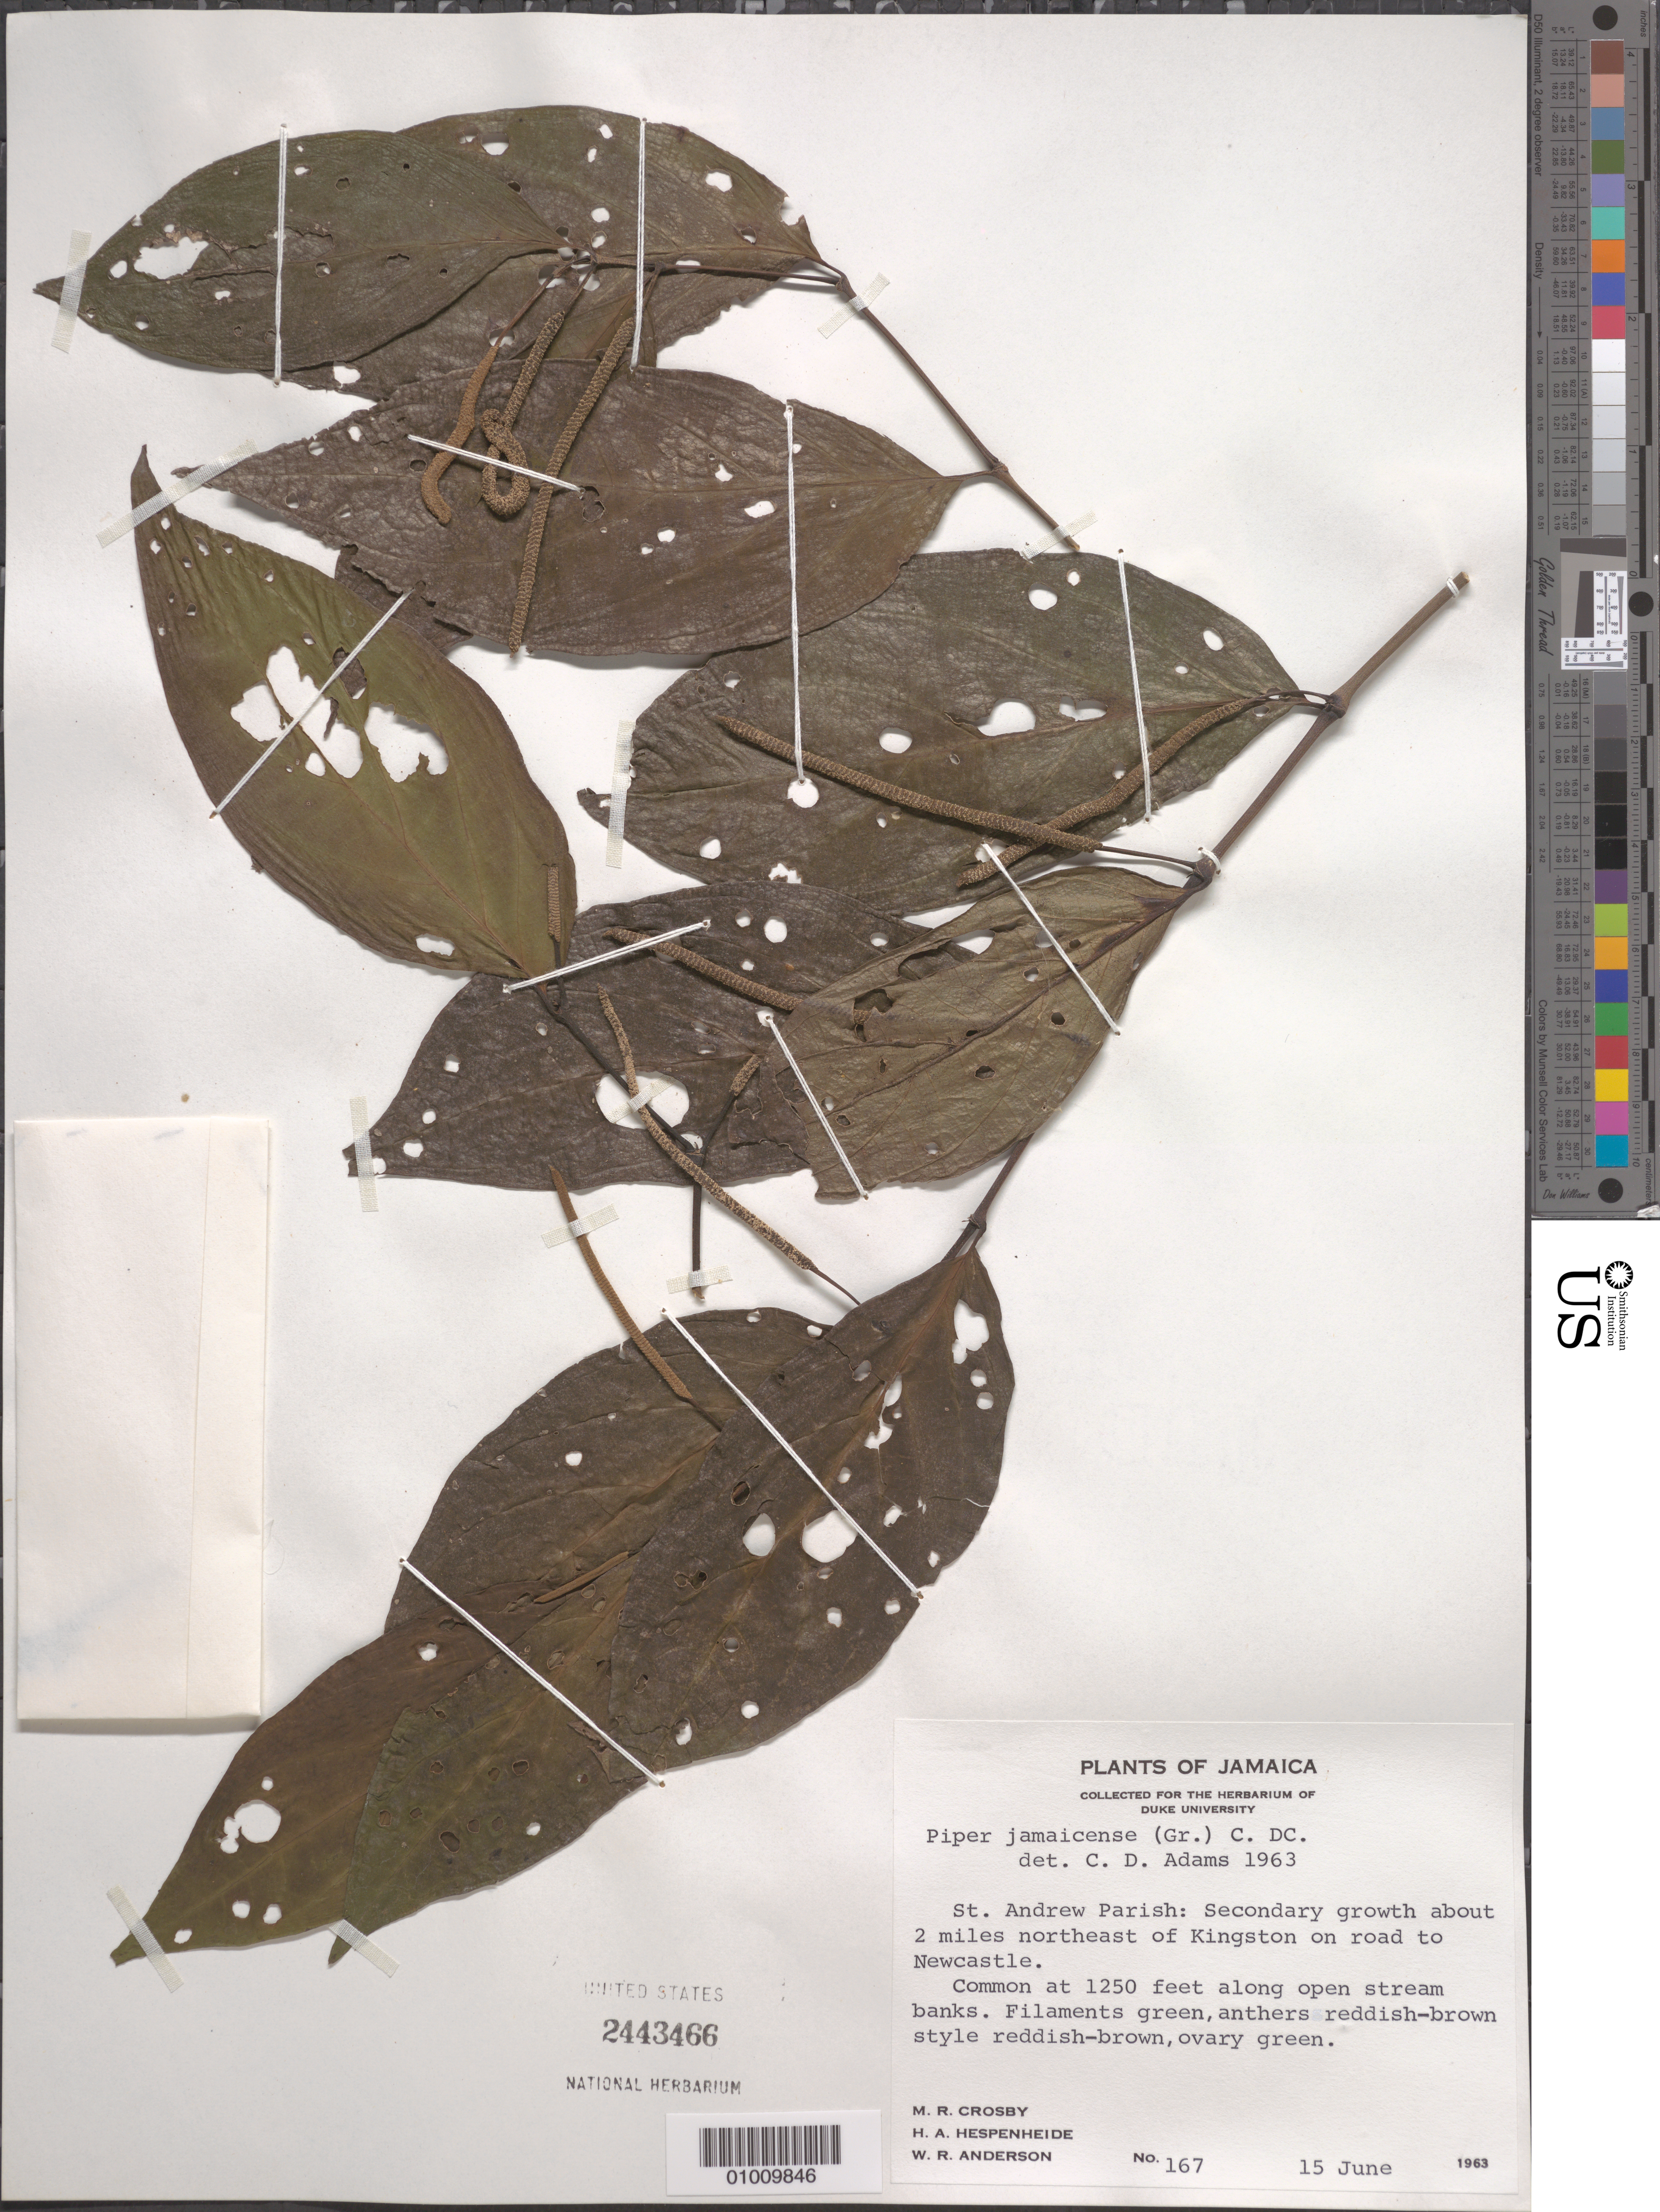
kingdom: Plantae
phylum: Tracheophyta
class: Magnoliopsida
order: Piperales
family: Piperaceae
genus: Piper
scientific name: Piper jamaicense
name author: C. DC.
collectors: M. R. Crosby, H. A. Hespenheide & W. R. Anderson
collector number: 167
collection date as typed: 15 Jun 1963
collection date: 1963-06-15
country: Jamaica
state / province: Saint Andrew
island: Jamaica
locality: St. Andrew Parish: secondary growth about 2 miles NE of Kingston on road to Newcastle. Common at 1250 ft along open stream banks.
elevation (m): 381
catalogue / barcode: US 2443466